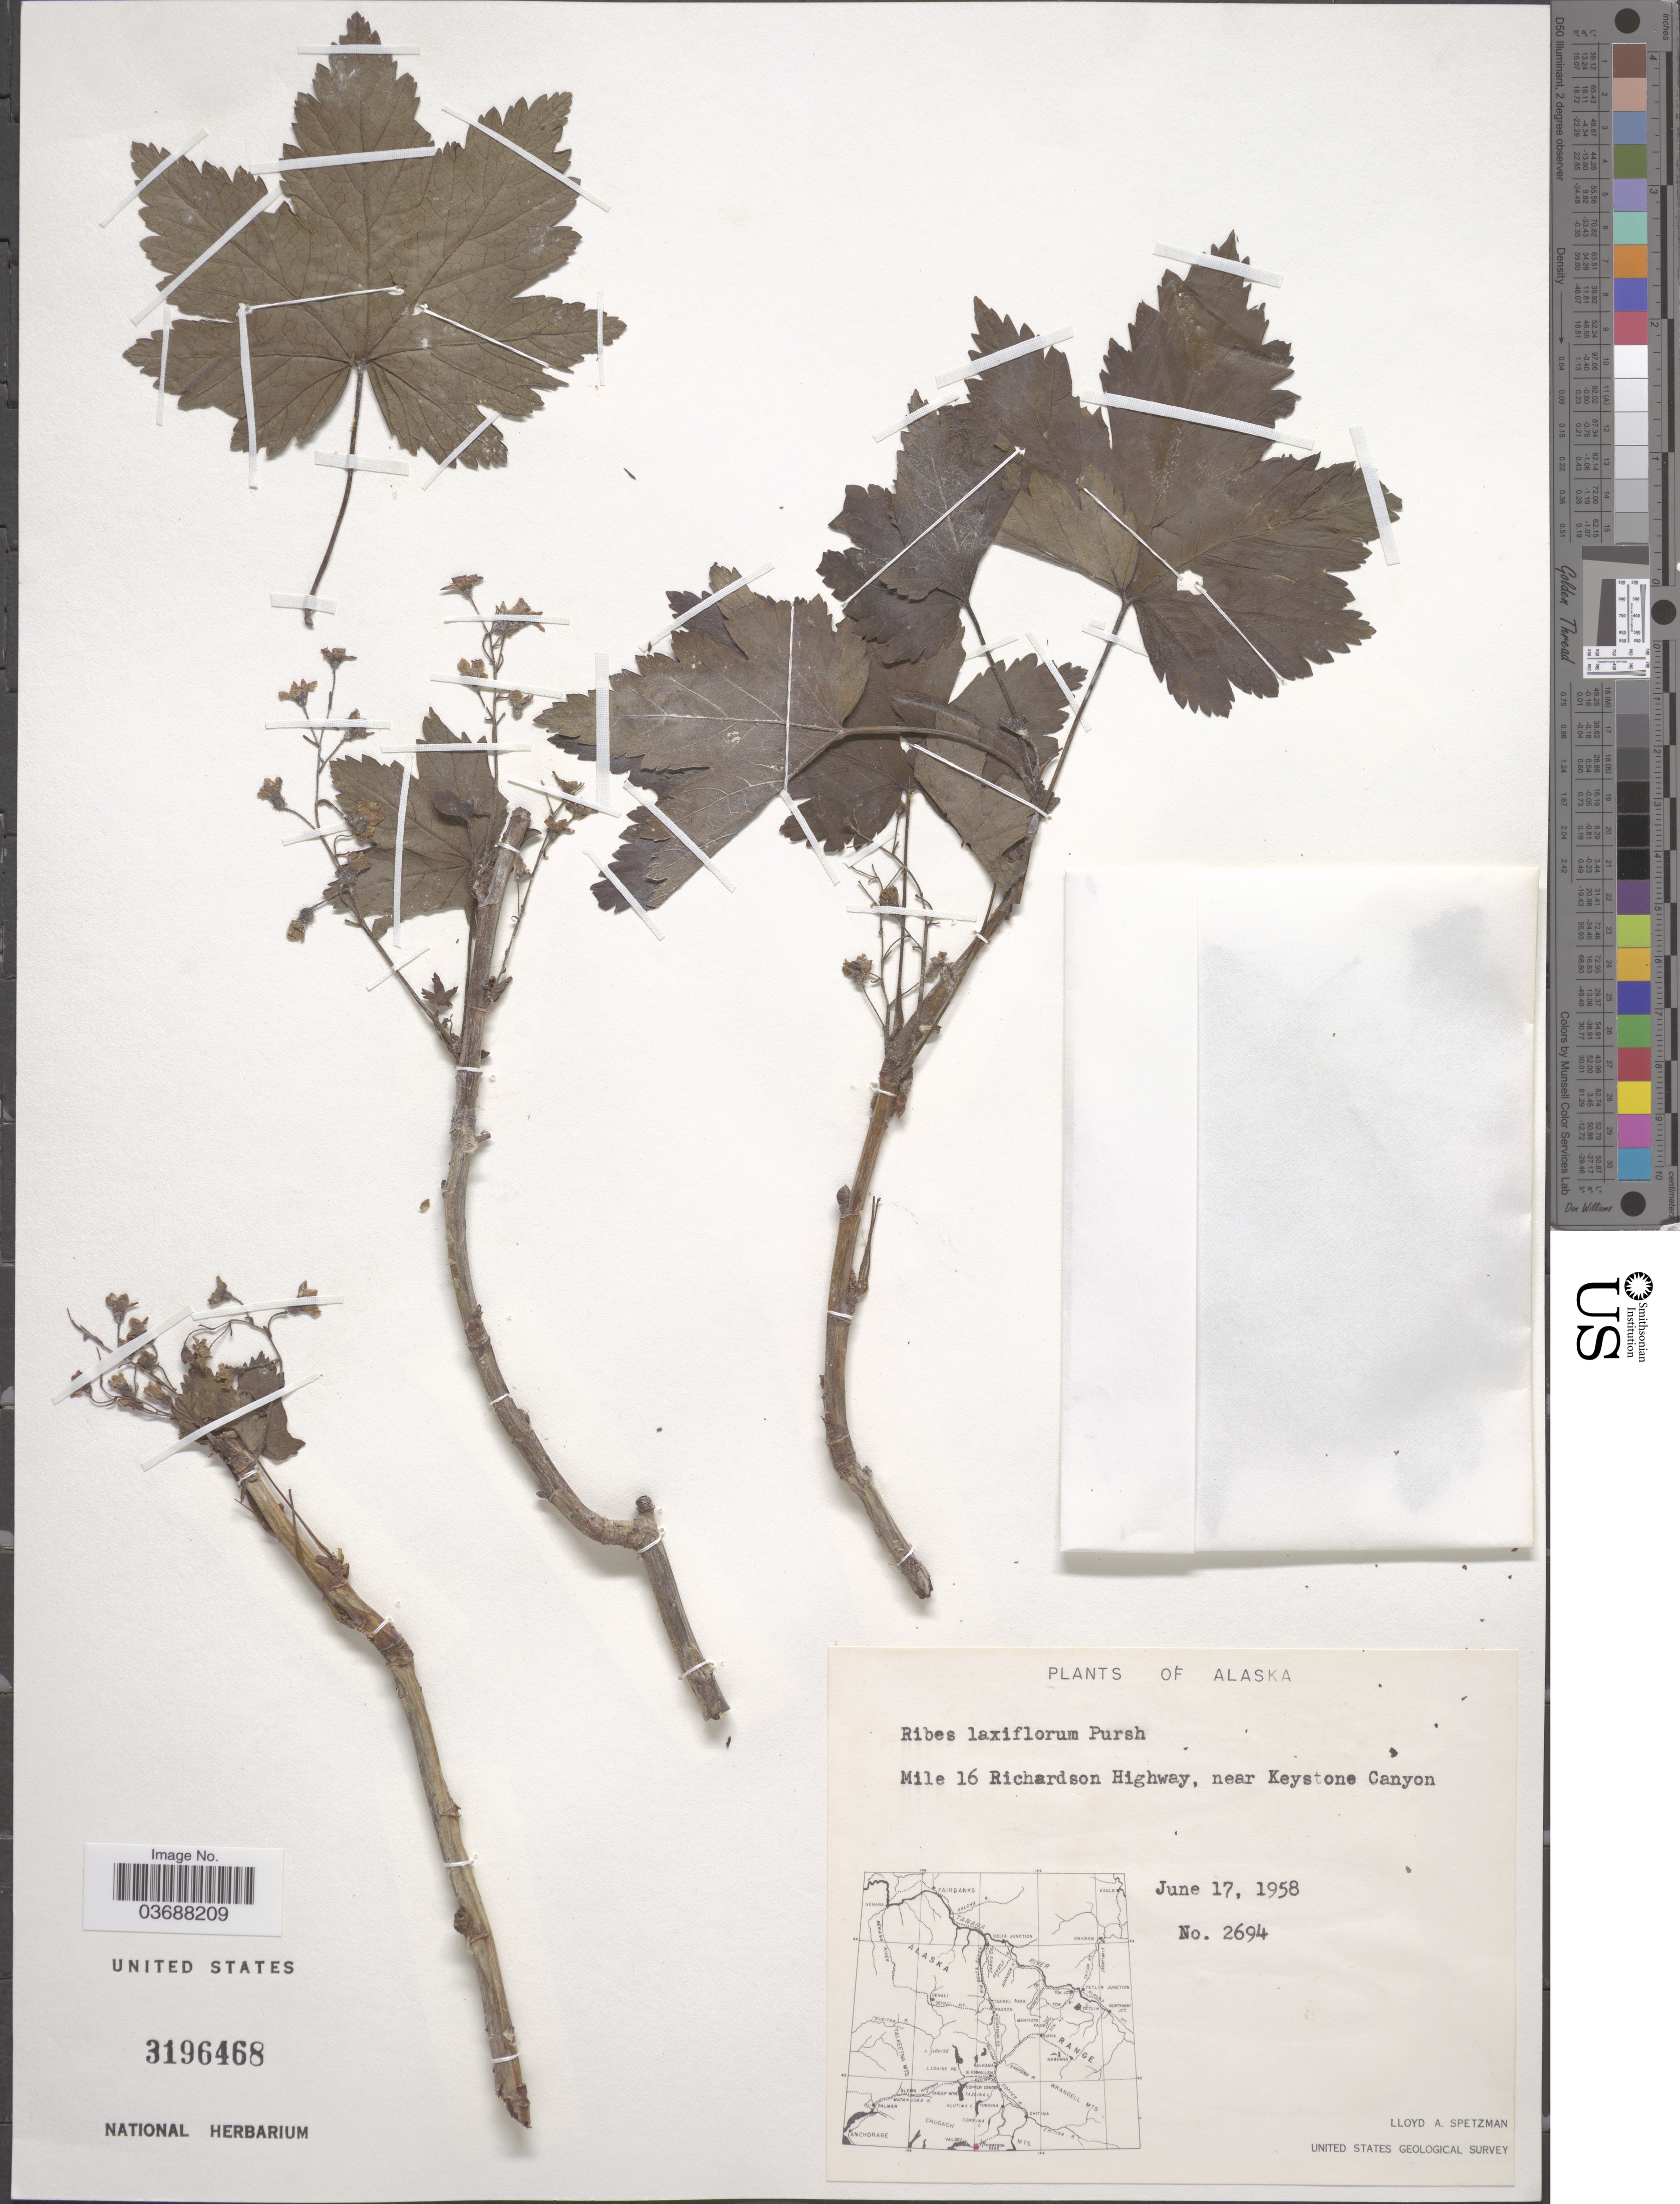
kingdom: Plantae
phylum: Tracheophyta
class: Magnoliopsida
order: Saxifragales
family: Grossulariaceae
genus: Ribes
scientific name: Ribes laxiflorum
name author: Pursh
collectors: L. Spetzman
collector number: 2694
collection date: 1958-06-17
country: United States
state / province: Alaska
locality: Mile 16 Richardson Highway, near Keystone Canyon.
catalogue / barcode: US 3196468